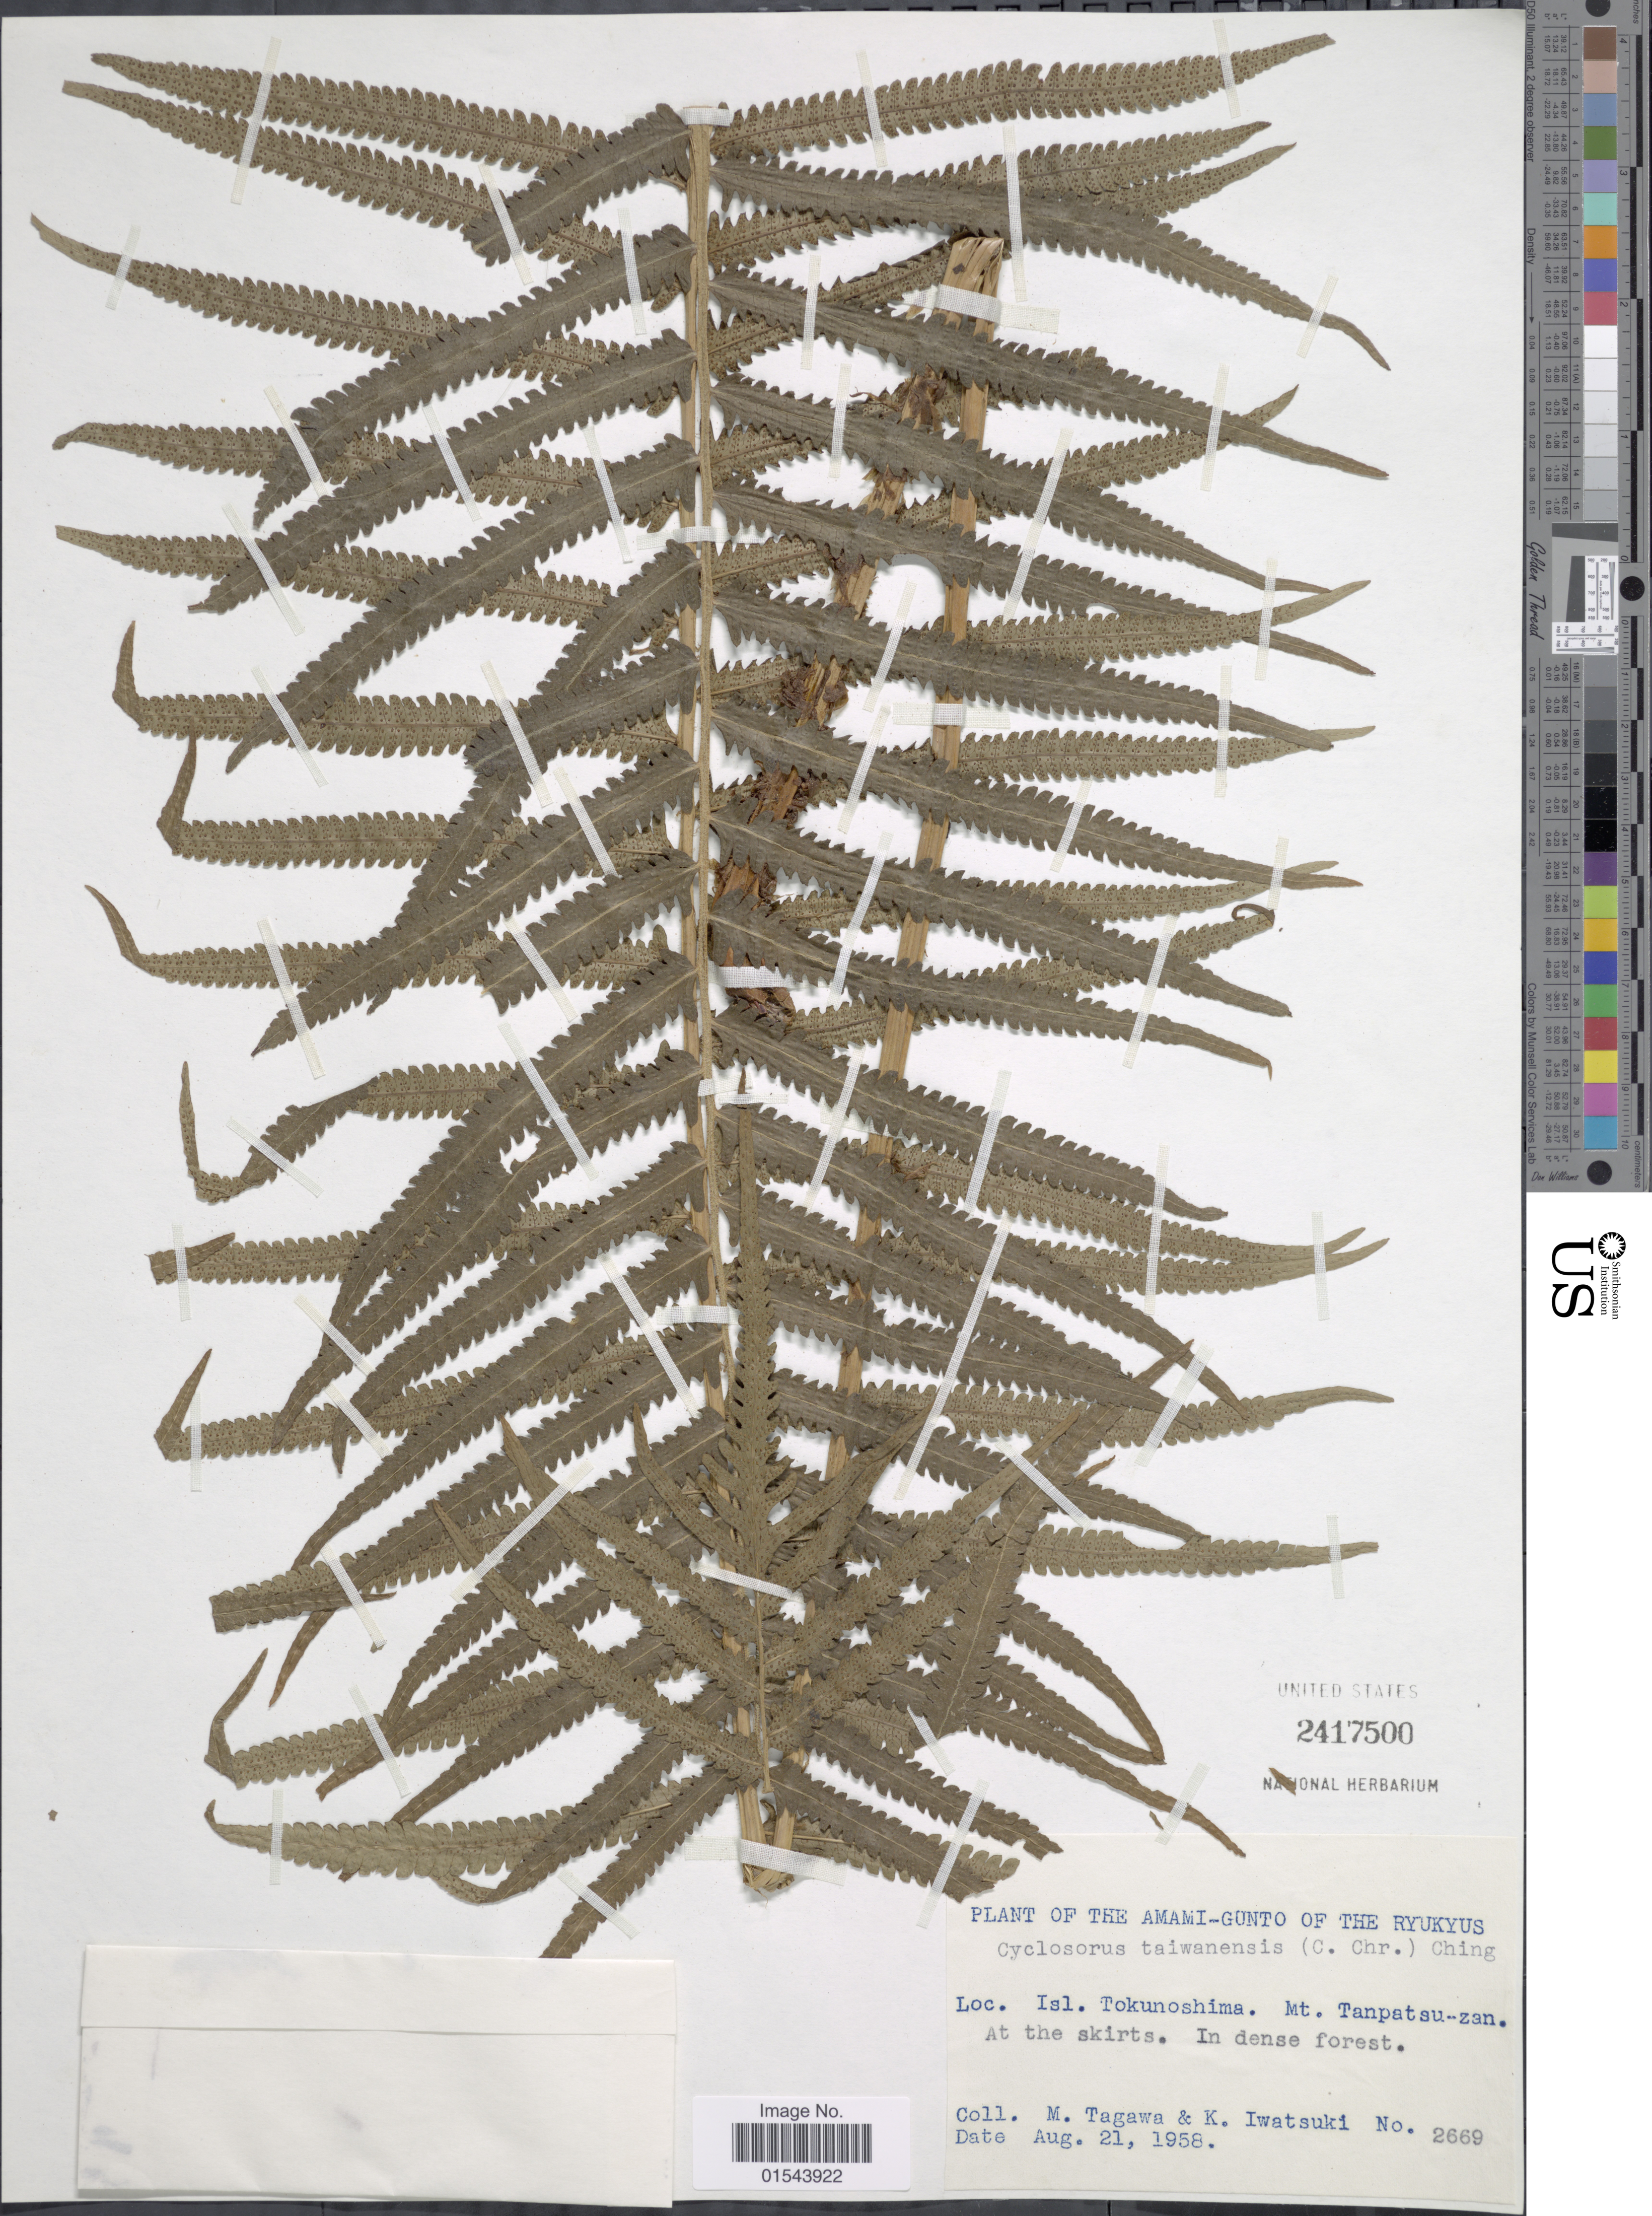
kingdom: Plantae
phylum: Tracheophyta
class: Polypodiopsida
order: Polypodiales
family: Thelypteridaceae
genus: Christella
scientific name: Christella taiwanensis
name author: (C. Chr.) Holttum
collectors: M. Tagawa & K. Iwatsuki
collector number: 2669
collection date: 1958-08-21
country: Japan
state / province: Okinawa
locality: Plant of The Amami-GUnti of The Ryukyus. Isl. Tokunoshima. Mt. Tanpatsu-zan. At the skirts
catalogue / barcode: US 2417500